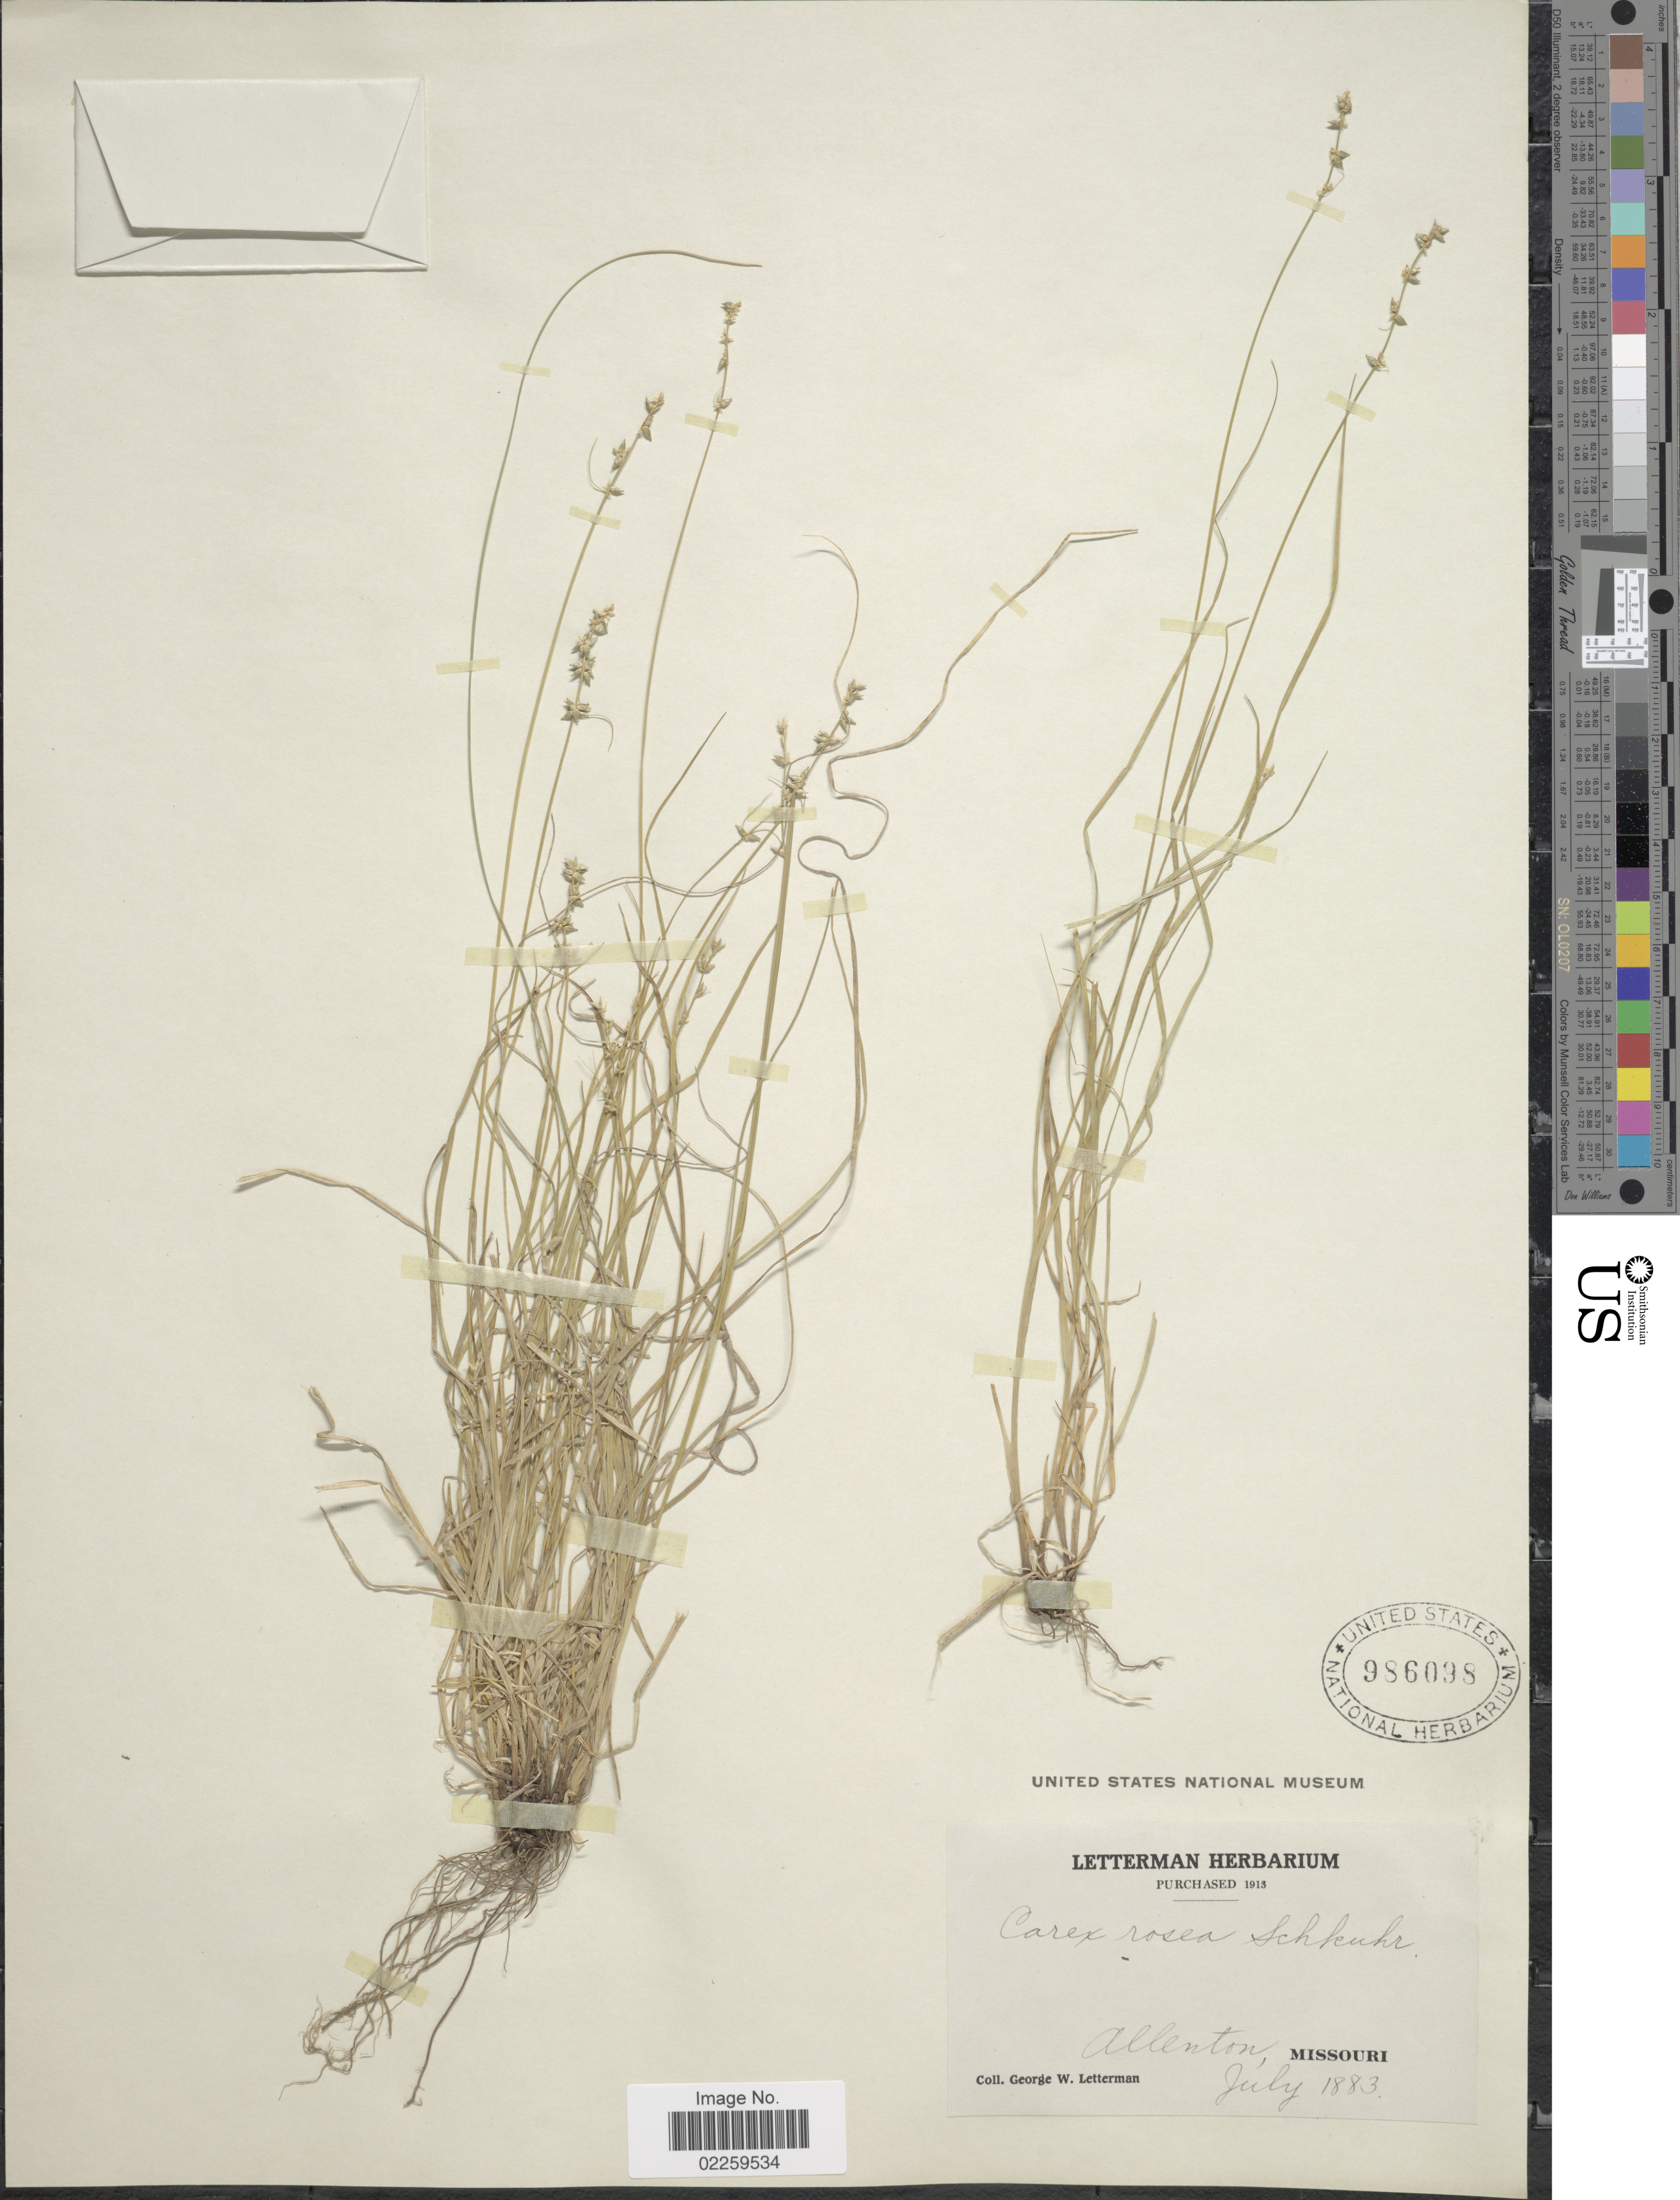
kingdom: Plantae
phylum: Tracheophyta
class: Liliopsida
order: Poales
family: Cyperaceae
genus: Carex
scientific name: Carex rosea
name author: Willd.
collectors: G. W. Letterman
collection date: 1883-07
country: United States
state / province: Missouri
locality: Allenton, Missouri.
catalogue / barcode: US 986098